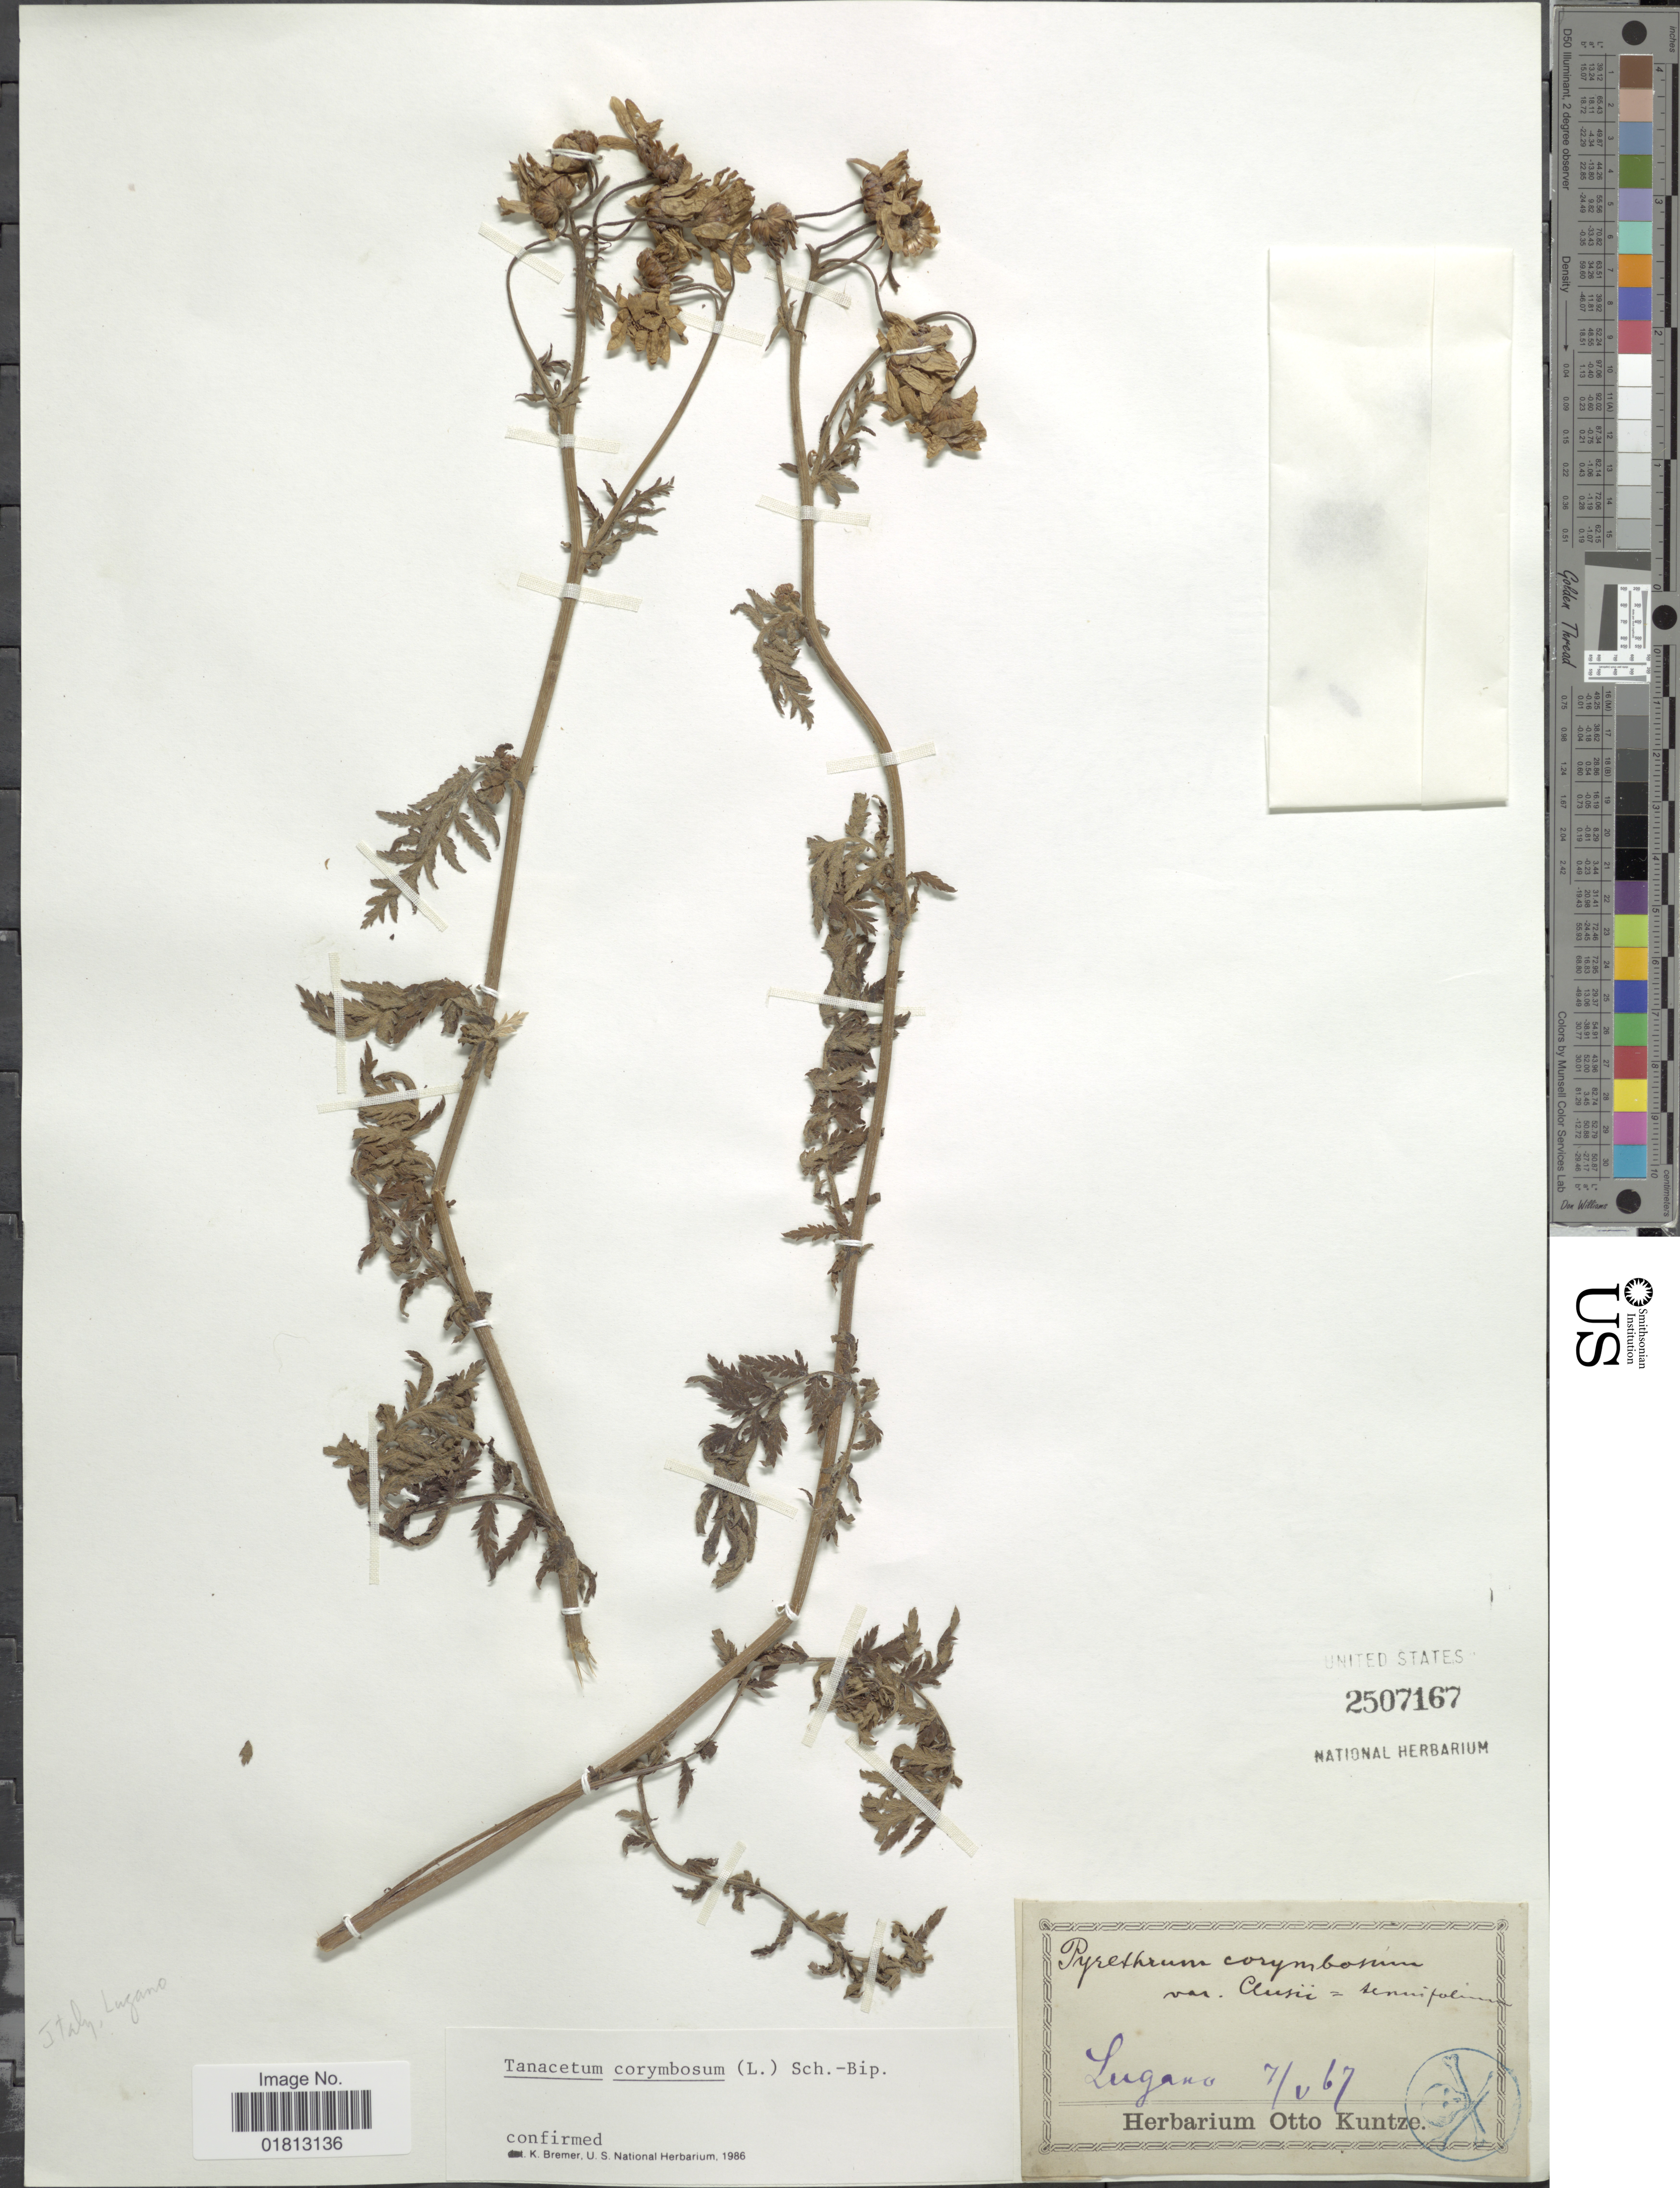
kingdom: Plantae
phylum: Tracheophyta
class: Magnoliopsida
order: Asterales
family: Asteraceae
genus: Tanacetum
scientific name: Tanacetum corymbosum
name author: (L.) Sch. Bip.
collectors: C.E.O. Kuntze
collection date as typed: Transcribed d/m/y: 7/5/67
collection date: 1867-05-07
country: Italy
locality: Lugano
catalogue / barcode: US 2507167